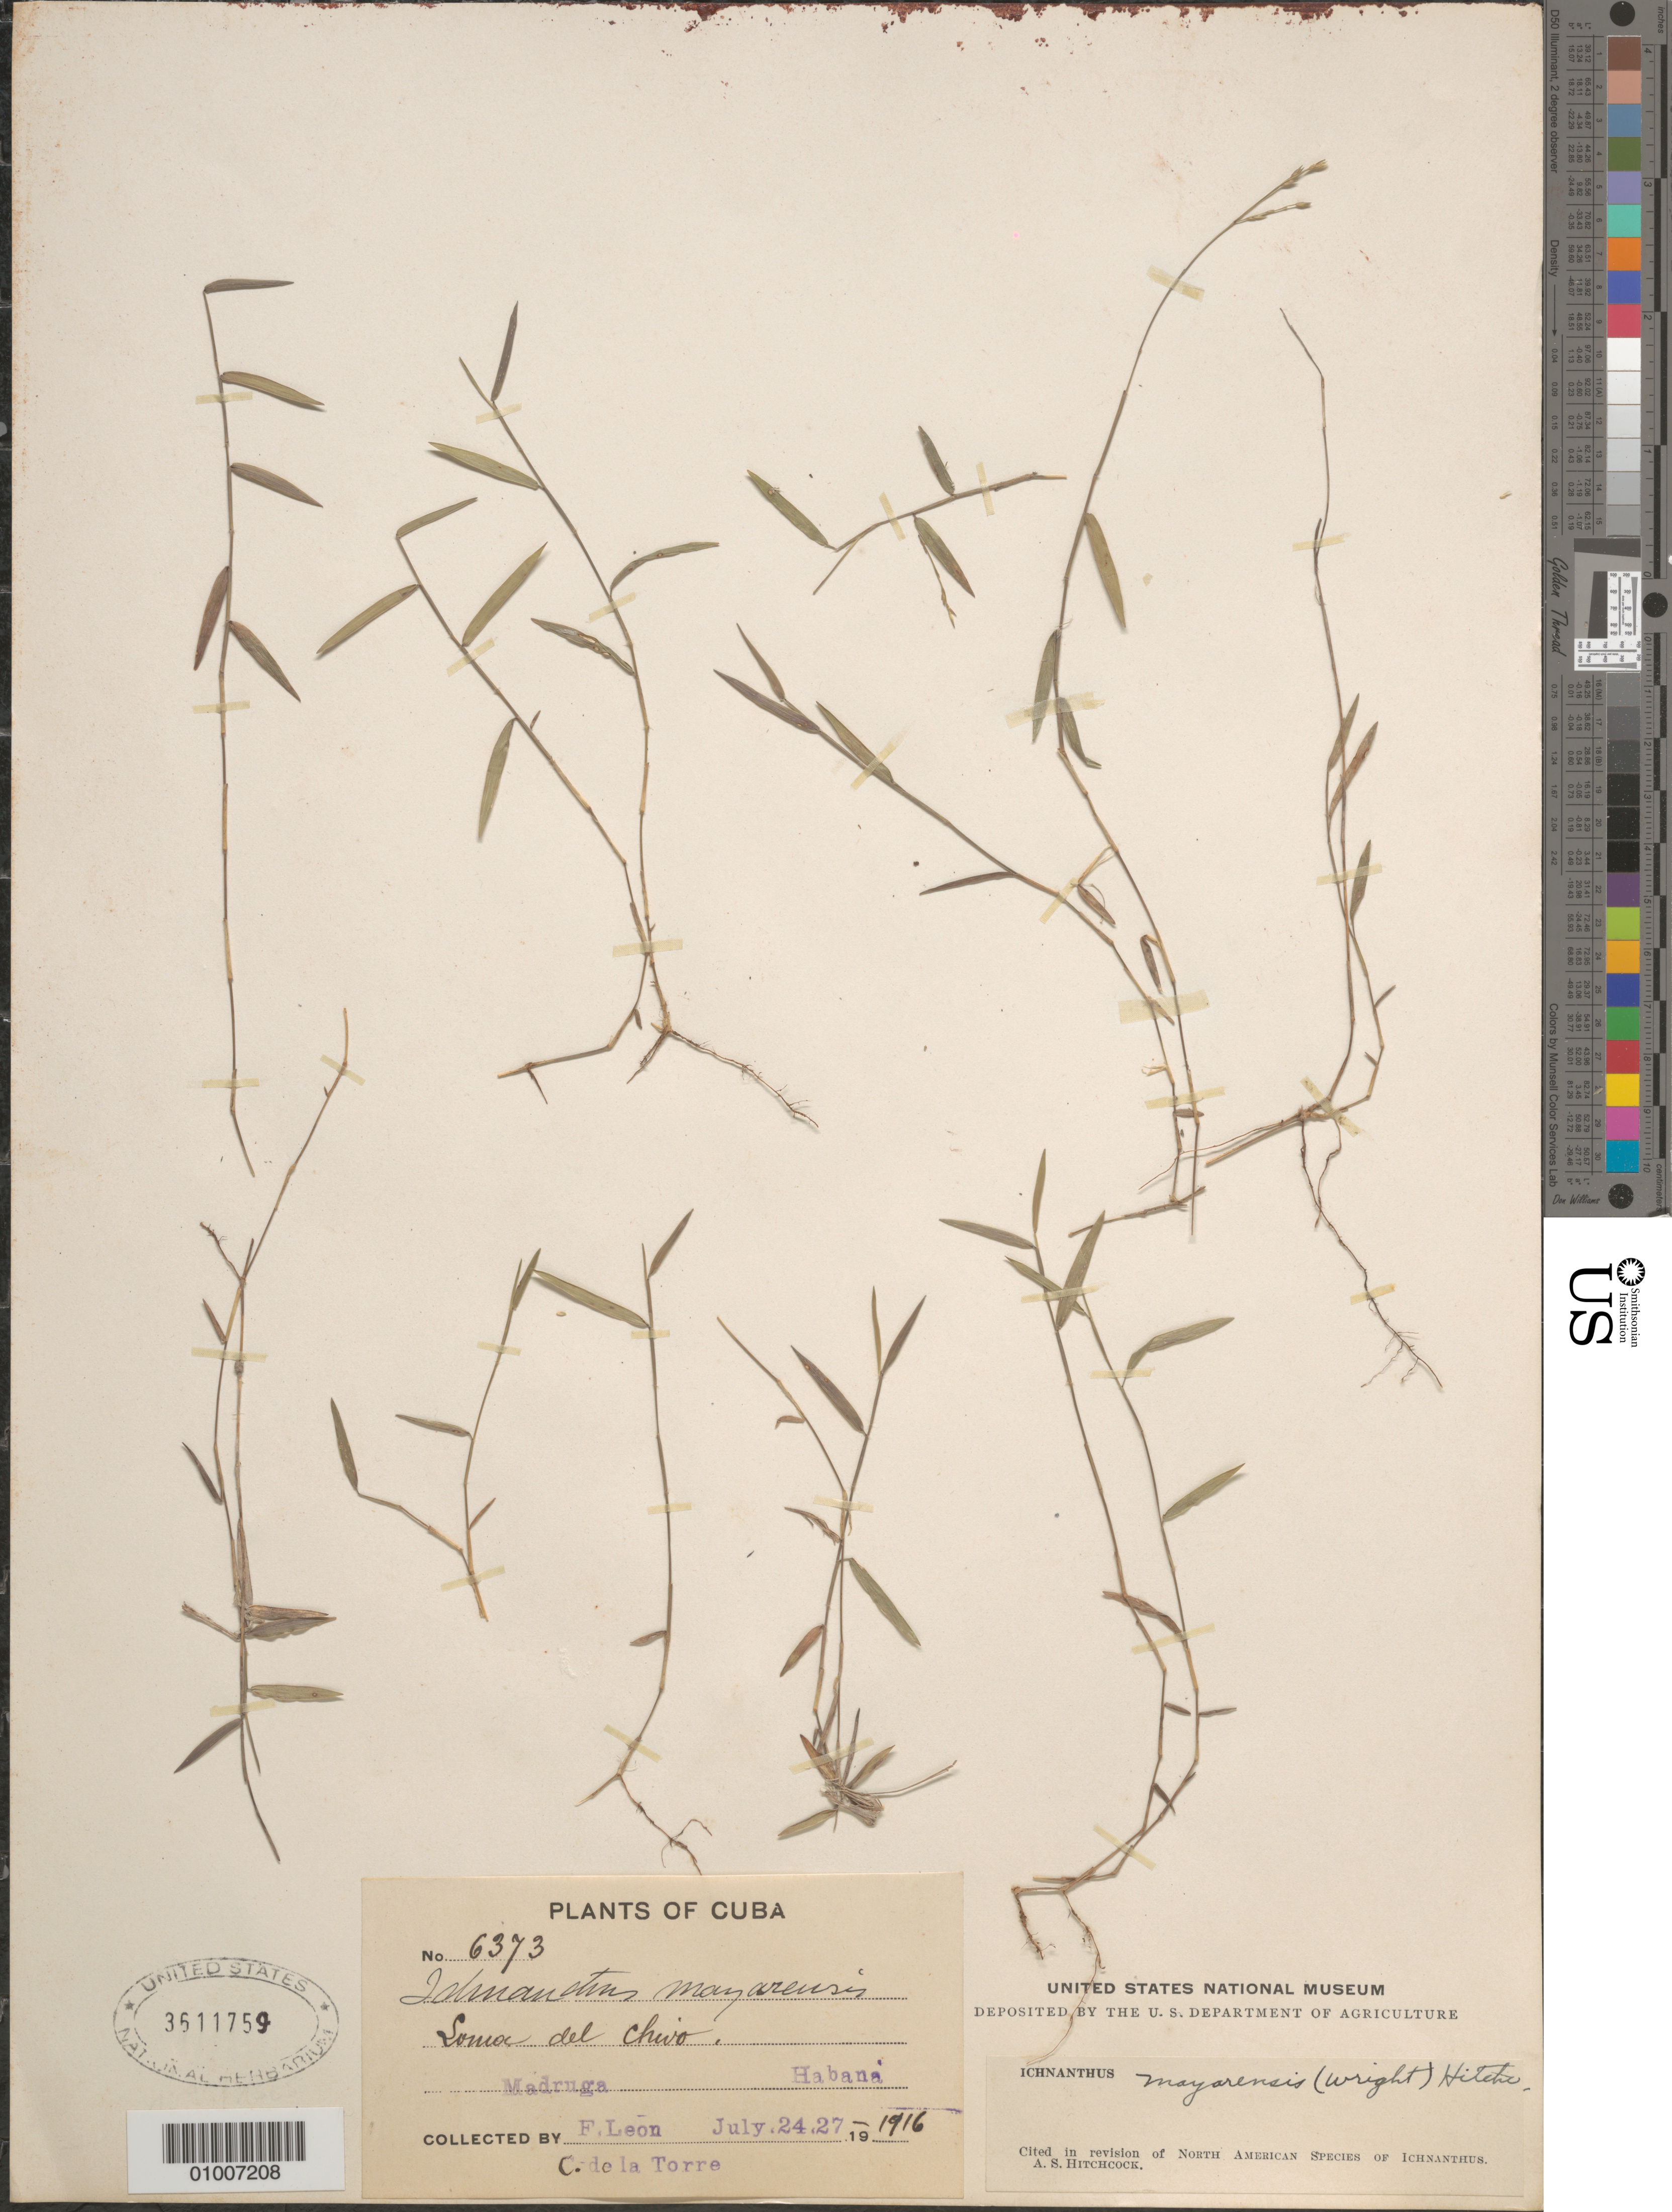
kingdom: Plantae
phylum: Tracheophyta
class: Liliopsida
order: Poales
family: Poaceae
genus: Ichnanthus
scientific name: Ichnanthus mayarensis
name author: (C. Wright) Hitchc.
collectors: Bro. León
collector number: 6373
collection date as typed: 24 Jul 1916 to 27 Jul 1916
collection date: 1916-07-24/1916-07-27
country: Cuba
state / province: La Habana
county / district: Madruga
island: Cuba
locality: Habana, Madruga, Soma del Chuio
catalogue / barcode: US 3611759